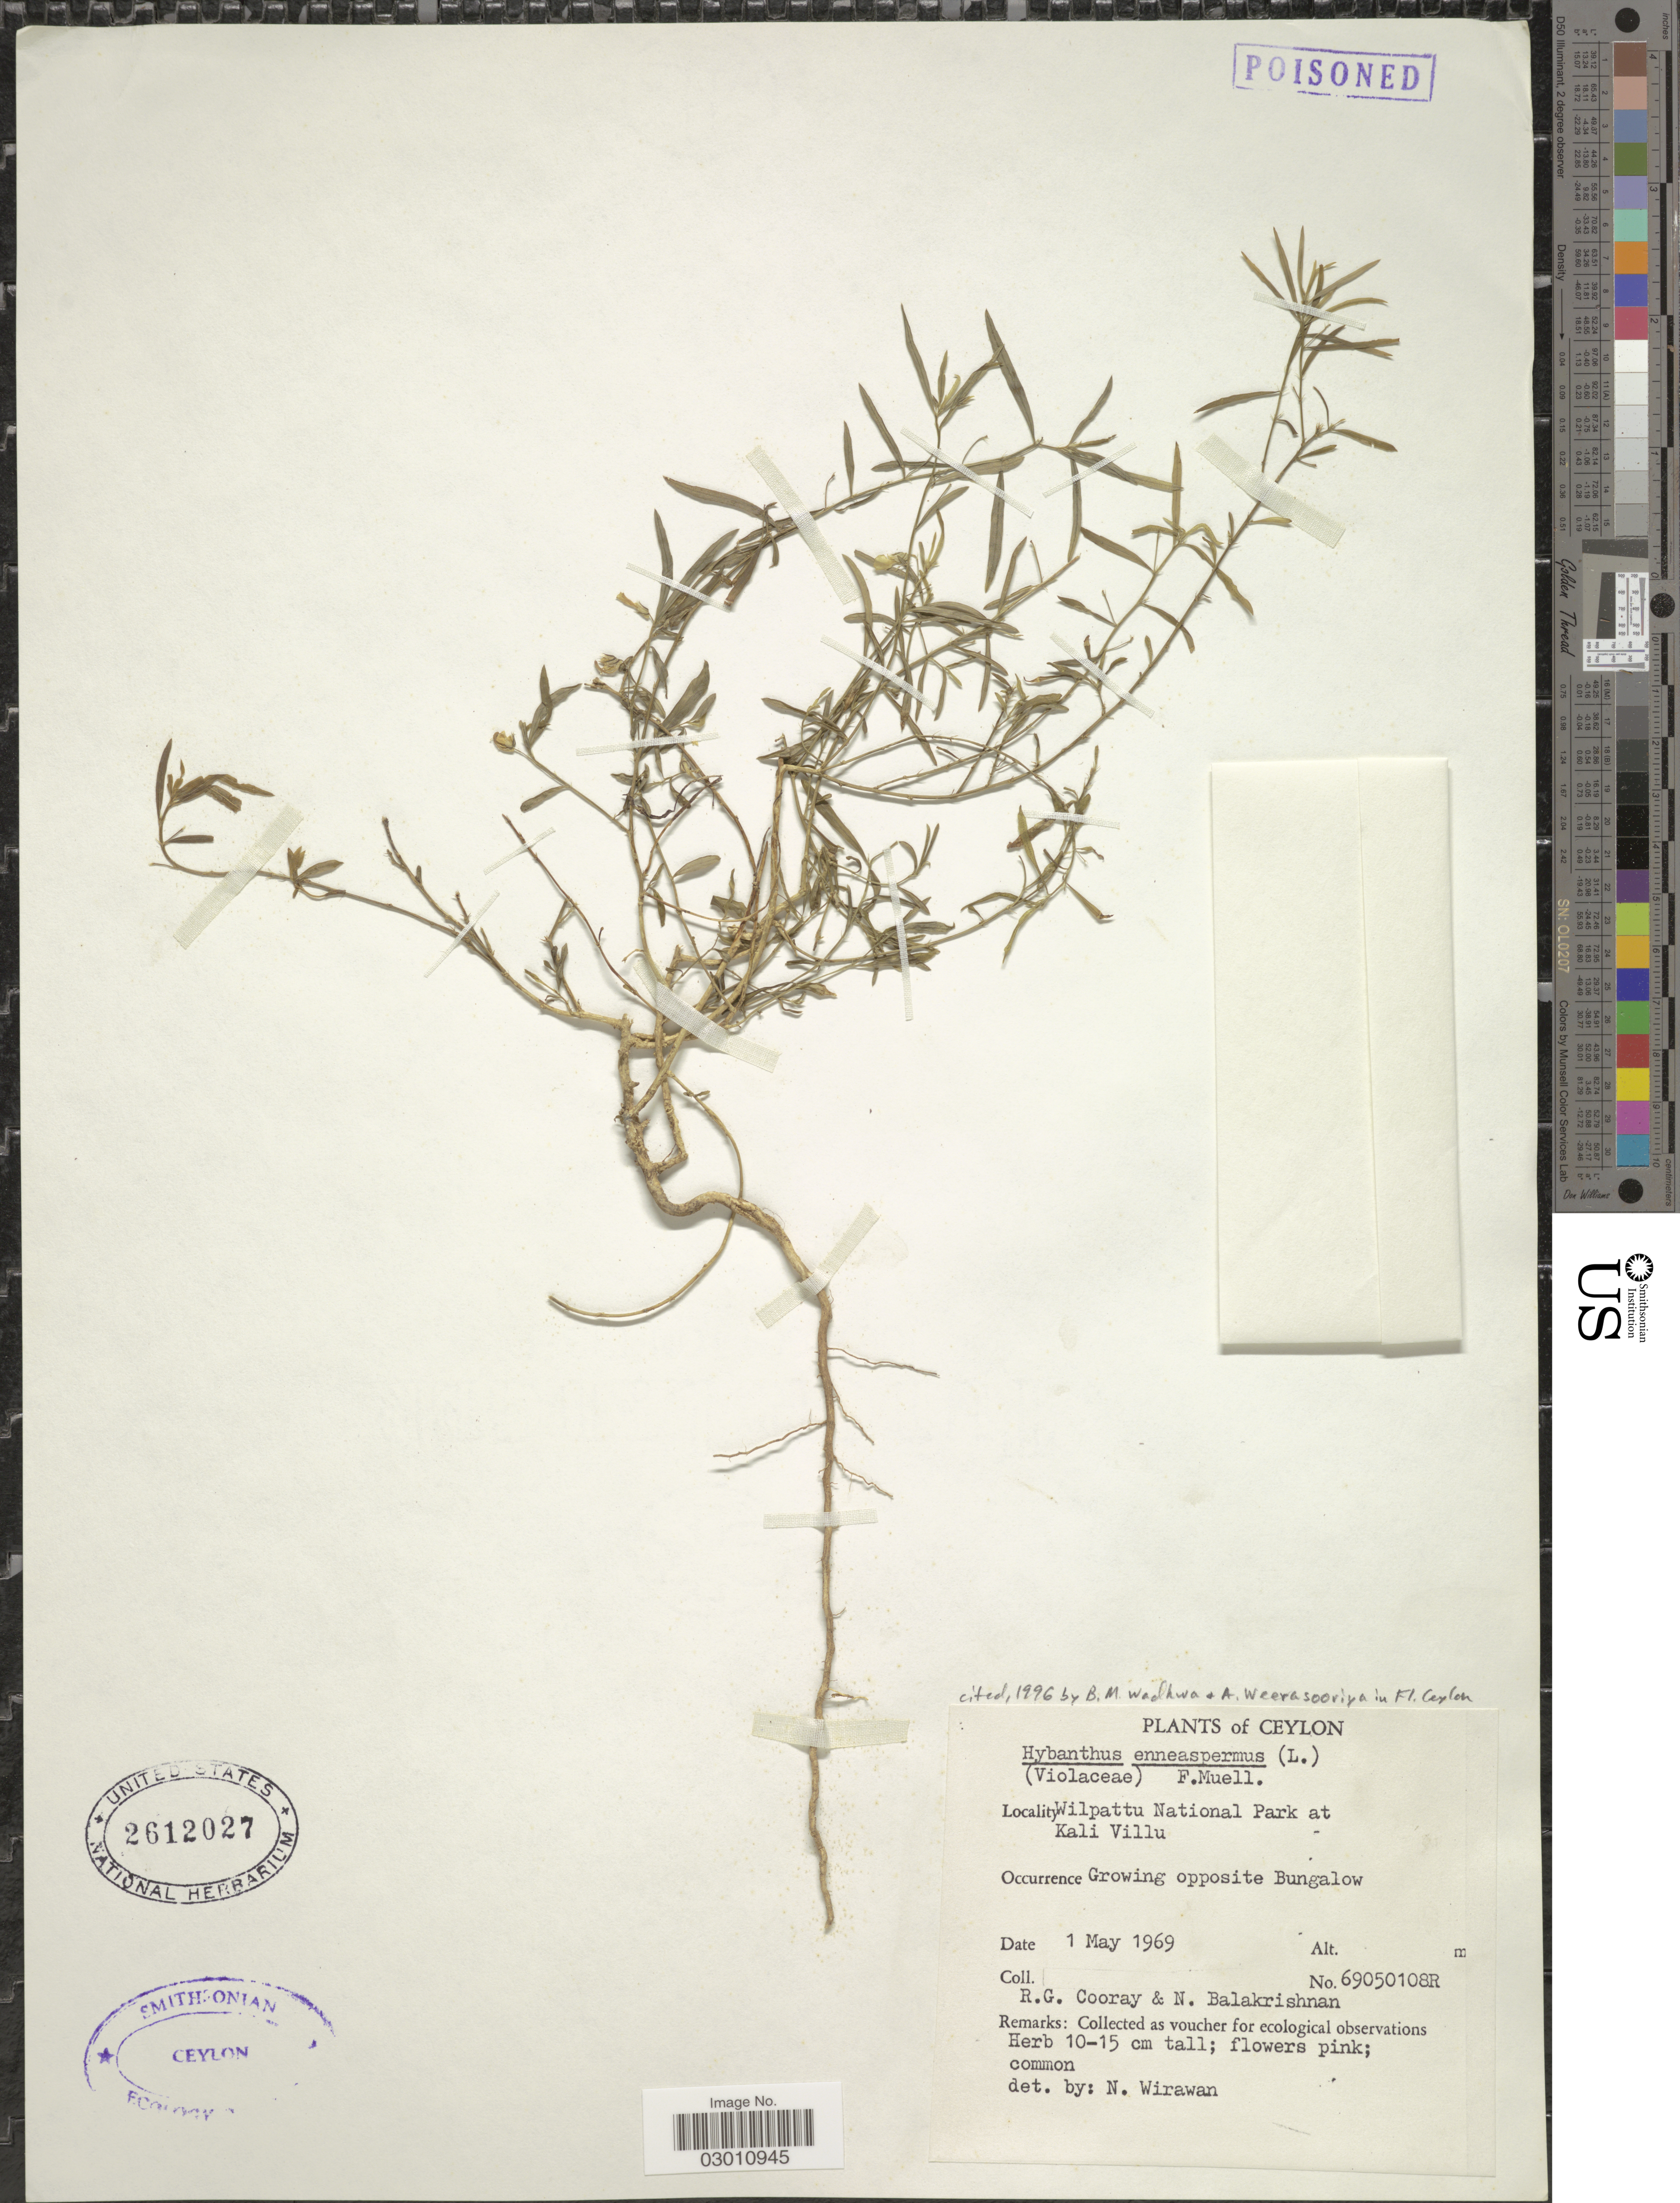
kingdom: Plantae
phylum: Tracheophyta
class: Magnoliopsida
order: Malpighiales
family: Violaceae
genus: Pigea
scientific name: Pigea enneasperma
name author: (L.) P.I. Forst.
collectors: R. Cooray & N. Balakrishnan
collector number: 69050108R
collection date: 1969-05-01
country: Sri Lanka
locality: Ceylon. Wilpattu National Park at Kali Villu. Opposite Bungalow.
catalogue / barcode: US 2612027